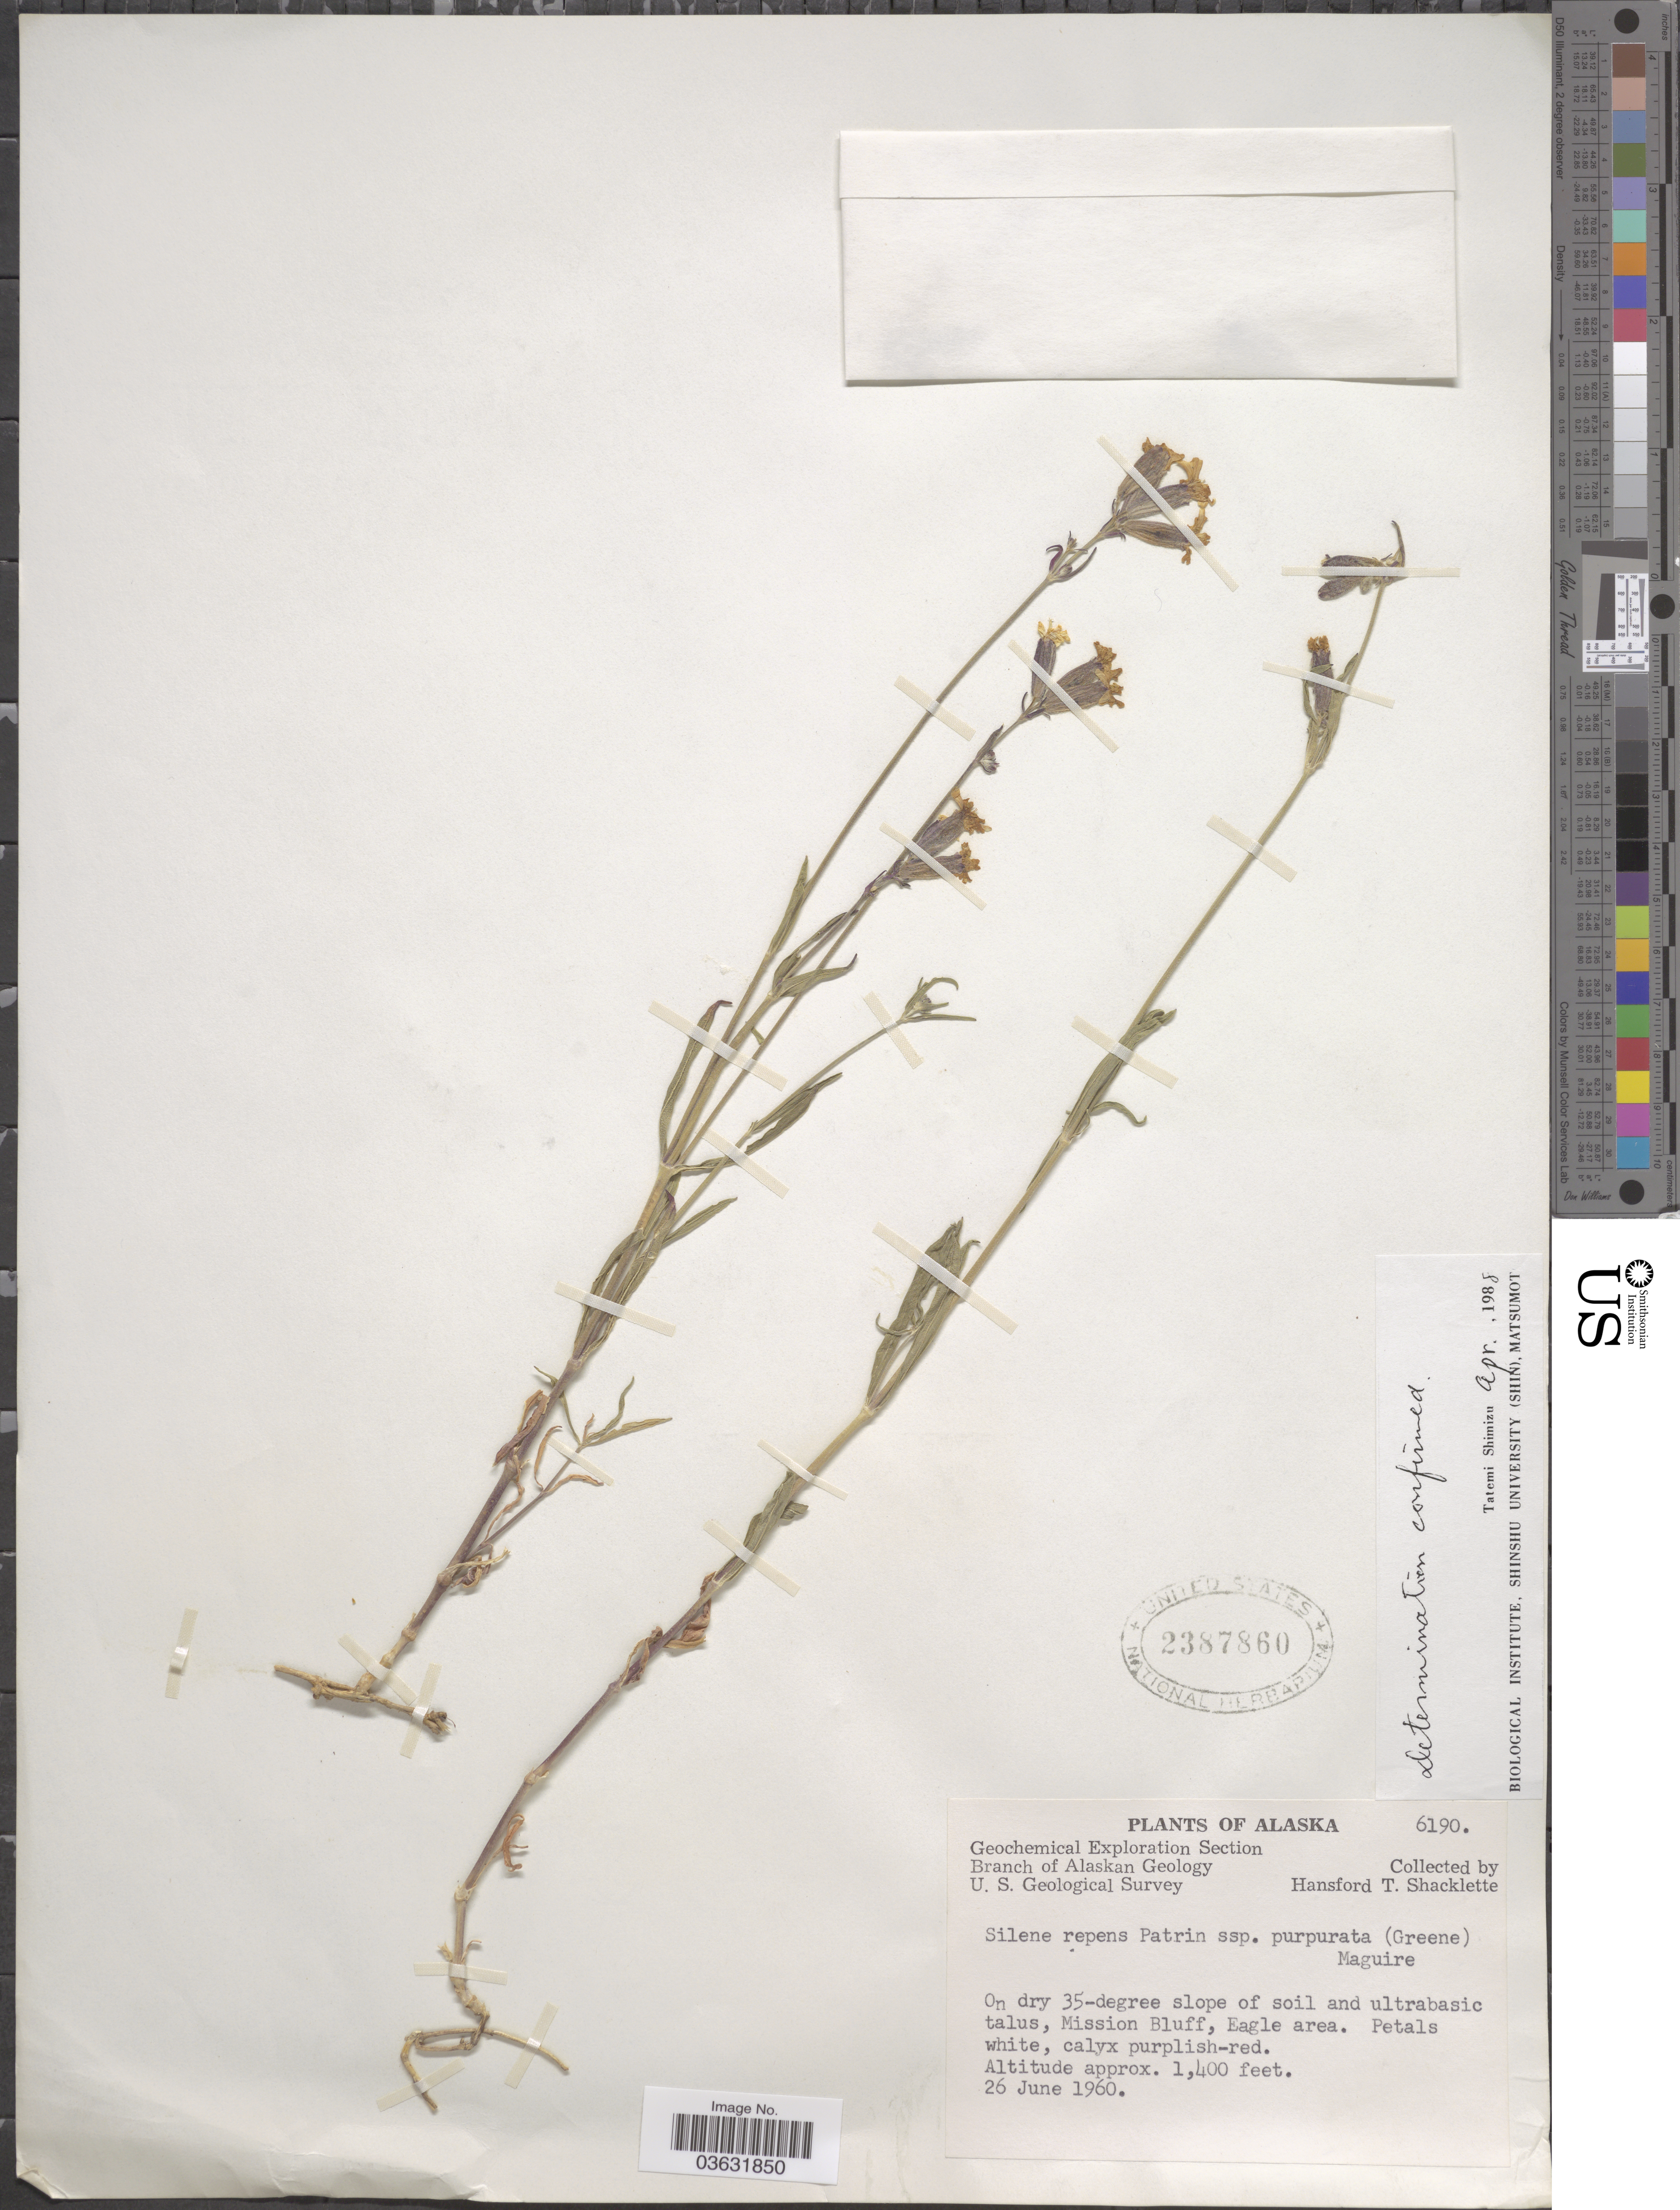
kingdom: Plantae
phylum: Tracheophyta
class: Magnoliopsida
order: Caryophyllales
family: Caryophyllaceae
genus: Silene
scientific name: Silene repens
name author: Patrin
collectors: H. Shacklette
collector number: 6190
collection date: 1960-06-26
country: United States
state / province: Alaska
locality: Mission Bluff, Eagle area.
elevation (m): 427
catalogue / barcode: US 2387860